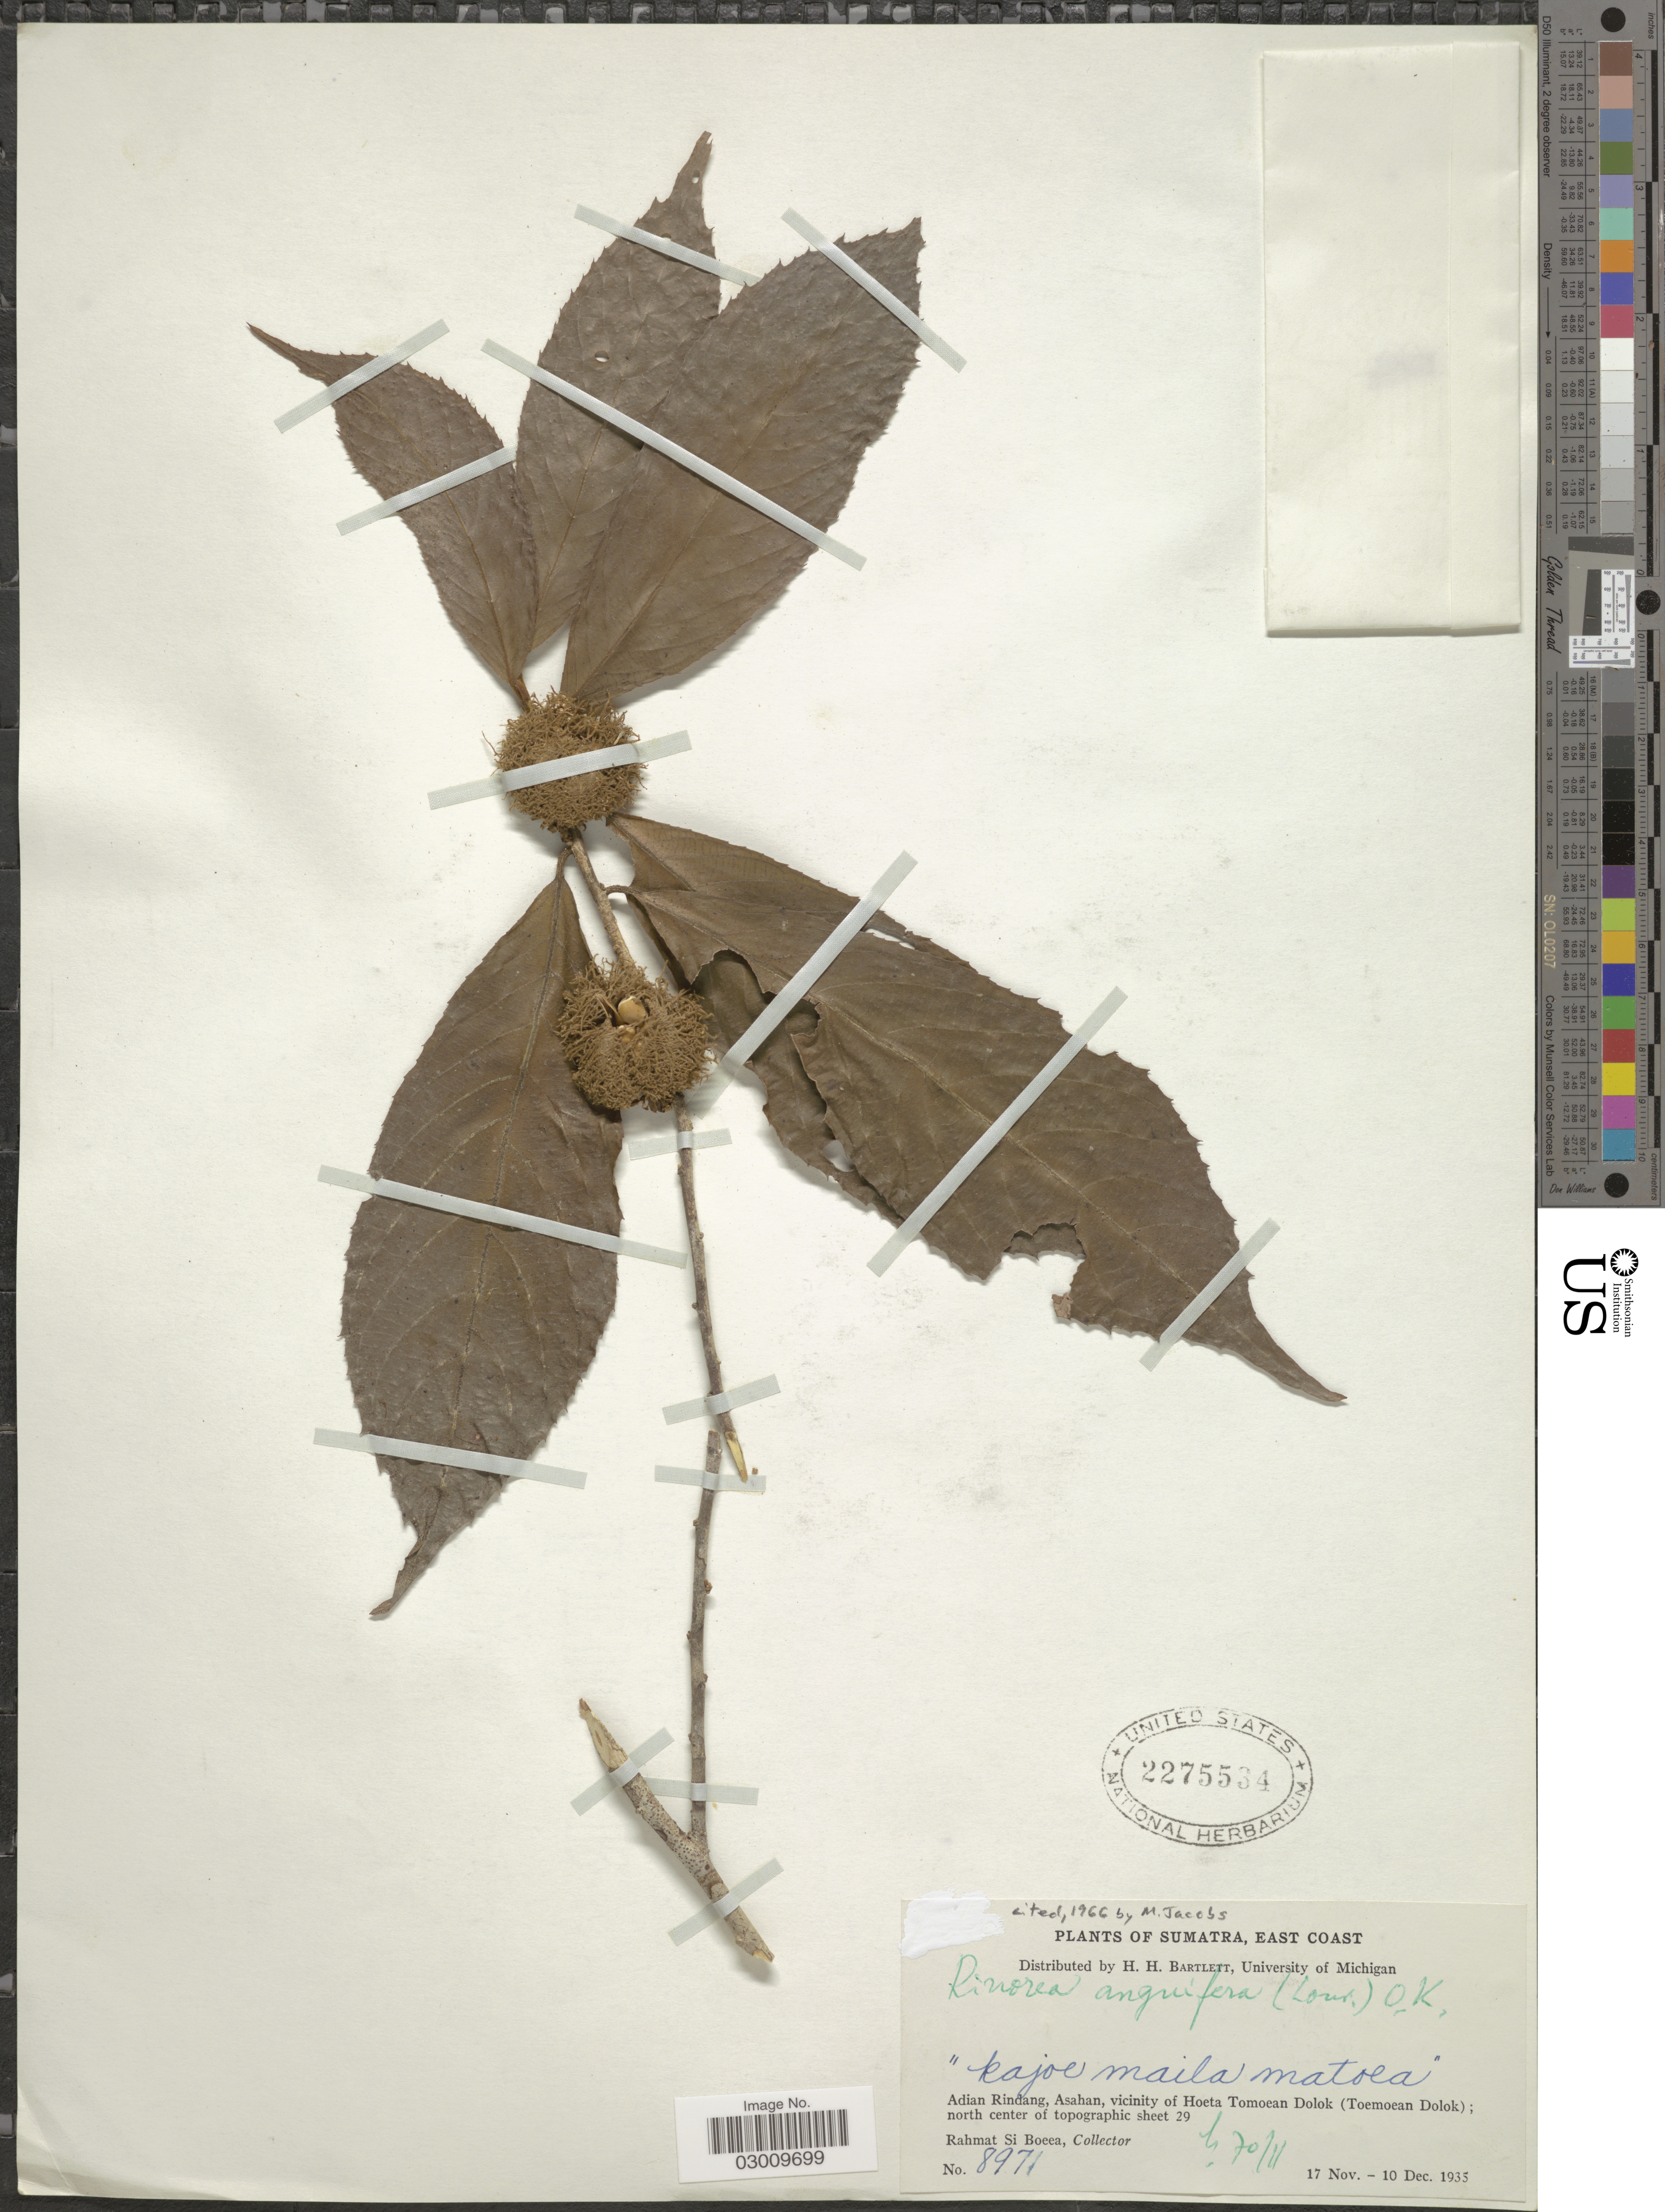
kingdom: Plantae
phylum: Tracheophyta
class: Magnoliopsida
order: Malpighiales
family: Violaceae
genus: Rinorea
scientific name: Rinorea anguifera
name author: Kuntze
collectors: Rahmat Si Boeea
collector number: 8971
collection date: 1935-11-17/1935-12-10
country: Indonesia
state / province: Sumatra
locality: East Coast. Adian Rindang, Asahan, vicinity of Hoeta Tomoean Dolok (Toemoean Dolok) ; north center of topographic sheet 29.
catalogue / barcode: US 2275534